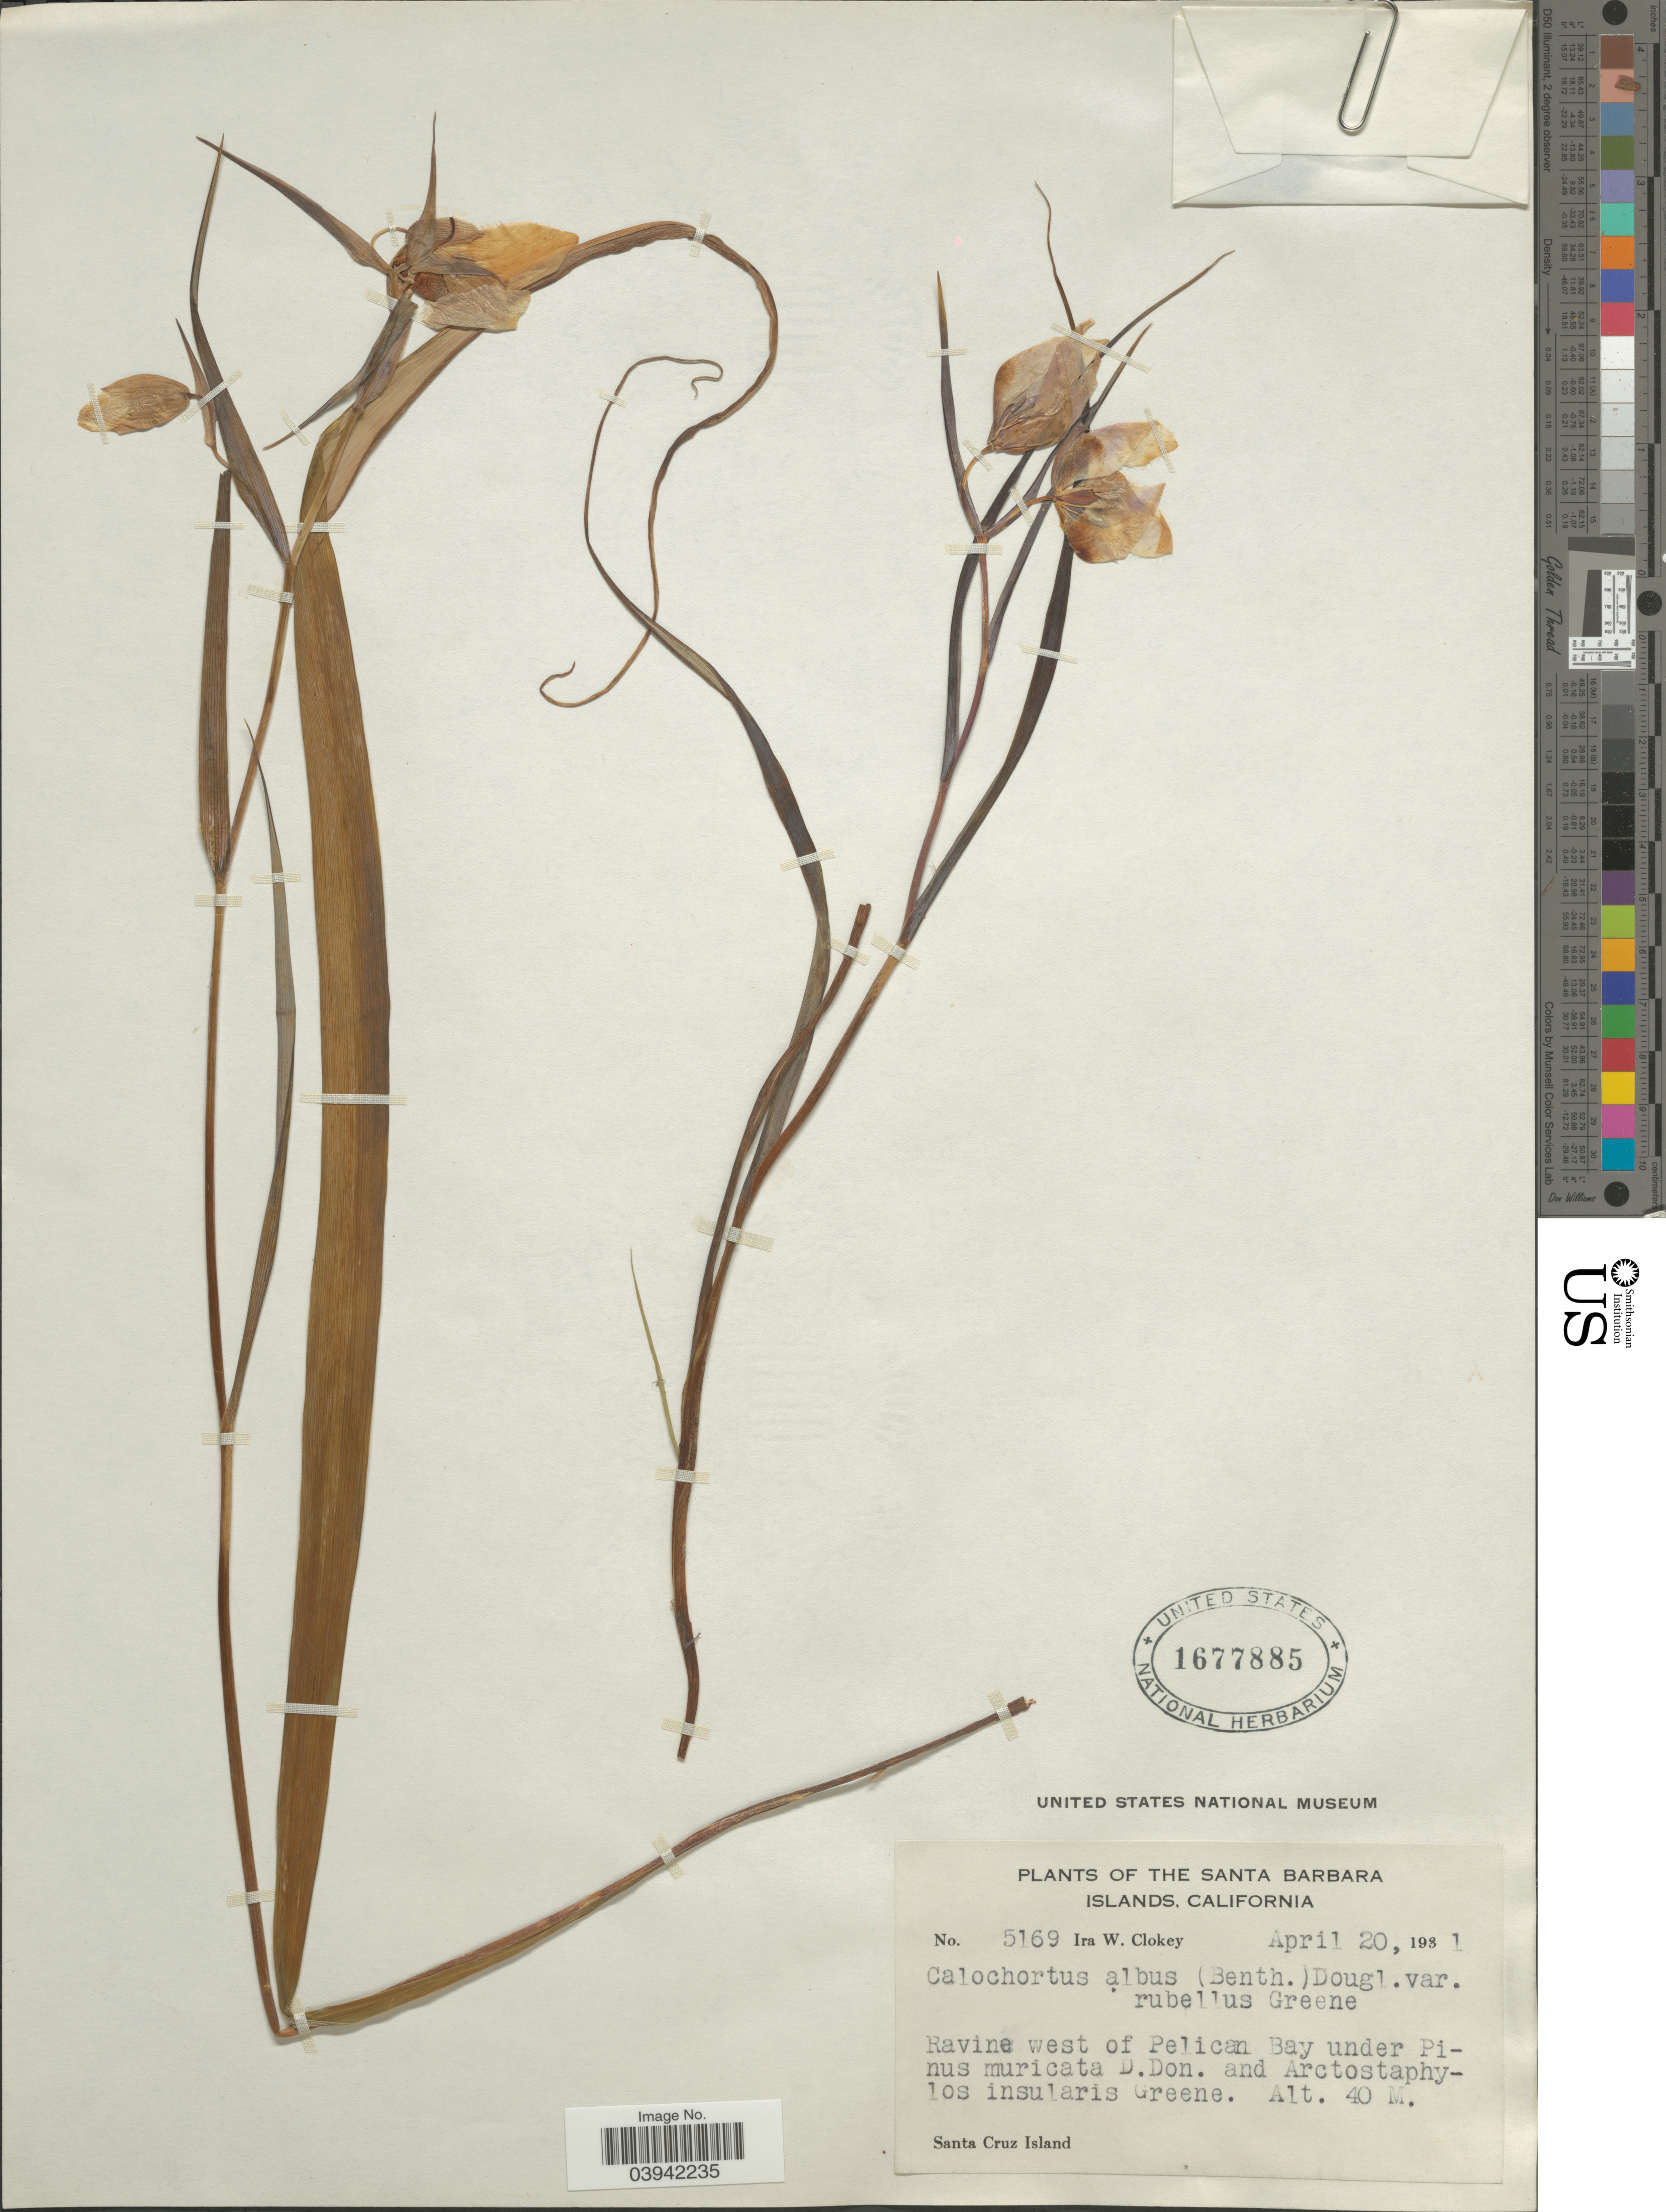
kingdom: Plantae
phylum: Tracheophyta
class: Liliopsida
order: Liliales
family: Liliaceae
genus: Calochortus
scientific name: Calochortus albus var. rubellus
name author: Greene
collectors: I. W. Clokey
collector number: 5169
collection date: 1931-04-20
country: United States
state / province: California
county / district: Santa Barbara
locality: Santa Barbara Islands. Ravine west of Pelican Bay.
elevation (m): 40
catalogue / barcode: US 1677885